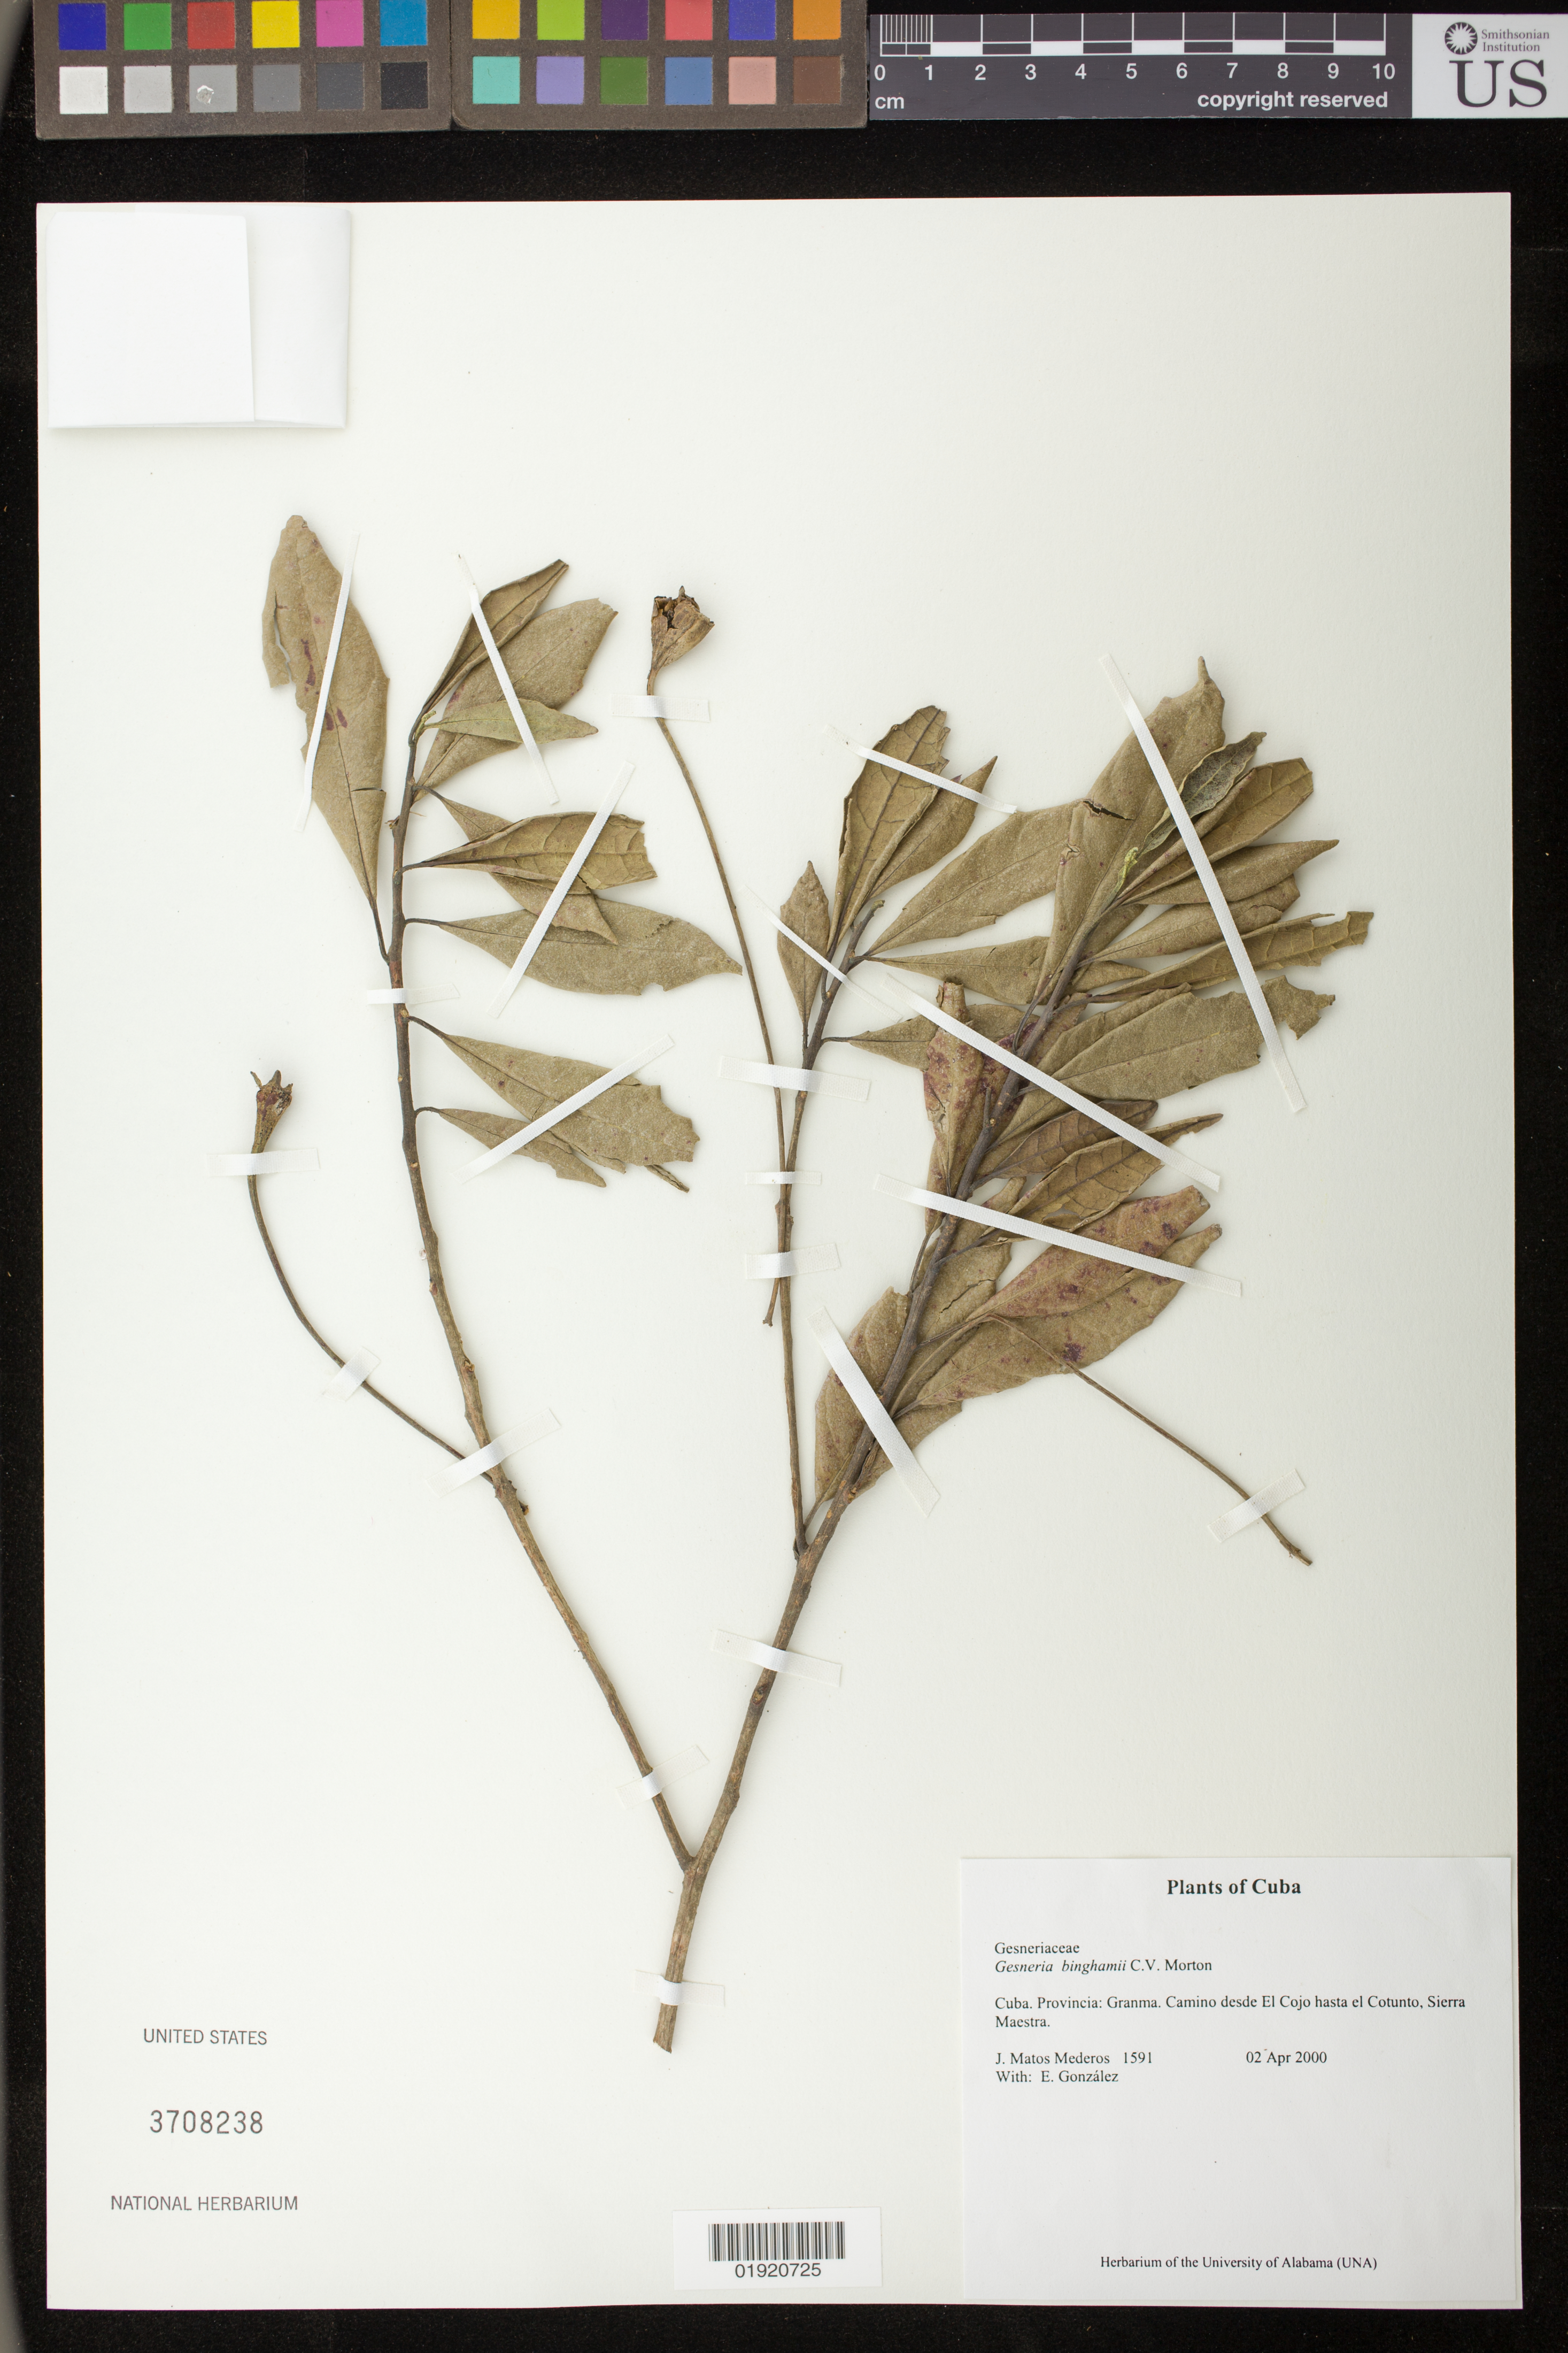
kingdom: Plantae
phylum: Tracheophyta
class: Magnoliopsida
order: Lamiales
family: Gesneriaceae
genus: Gesneria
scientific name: Gesneria binghamii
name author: C.V. Morton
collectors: J. Matos Mederos & E. Gonzalez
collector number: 1591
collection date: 2000-04-02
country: Haiti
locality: Cuba. Provincia: Granma. Camino desde El Cojo hasta el Cotunto, Sierra Maestra.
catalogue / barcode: US 3708238